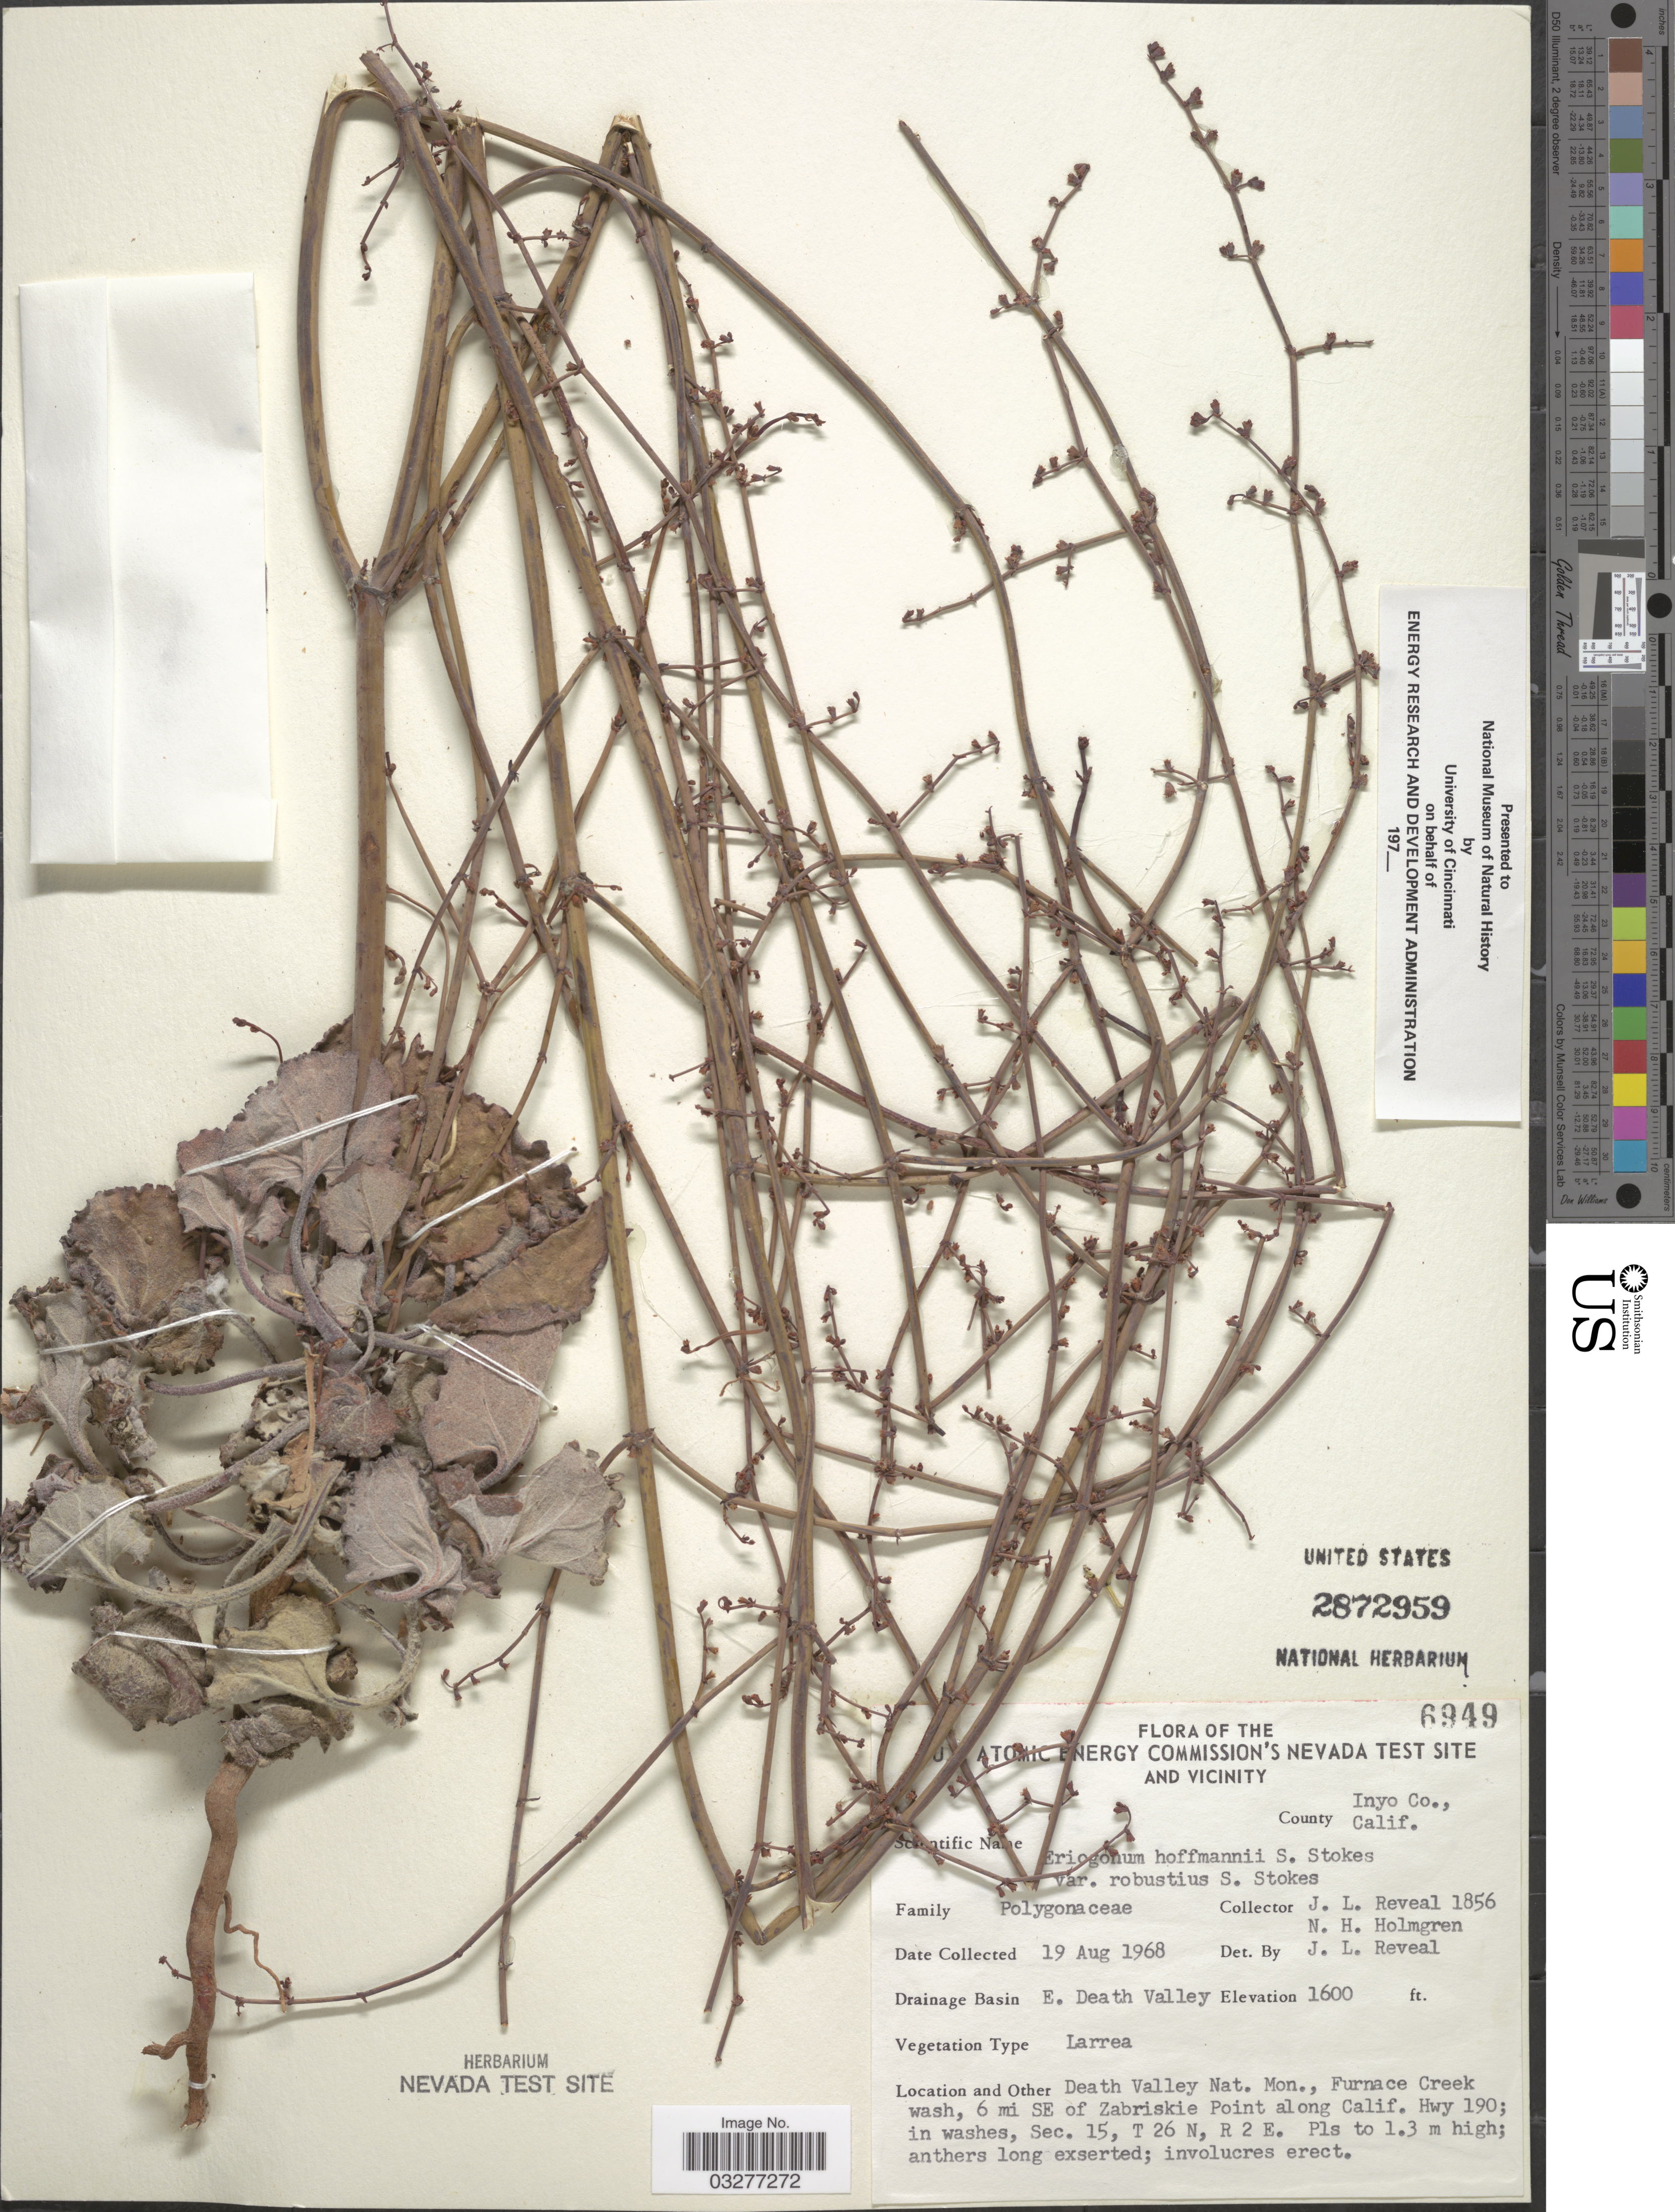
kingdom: Plantae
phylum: Tracheophyta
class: Magnoliopsida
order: Caryophyllales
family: Polygonaceae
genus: Eriogonum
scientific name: Eriogonum hoffmannii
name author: S. Stokes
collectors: J. L. Reveal & N. H. Holmgren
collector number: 1856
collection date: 1968-08-19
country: United States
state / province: California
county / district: Inyo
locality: U.S. Atomic Energy Commission's Nevada Test Site and Vicinity. County Inyo Co. Drainage Basin E. Death Valley. Death Valley Nat. Mon., Furnace Creek wash, 6 mi SE of Zabriskie Point along Calif. Hwy 190; in washes, Sec. 15, T 26 N. R 2 E.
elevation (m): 488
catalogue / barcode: US 2872959